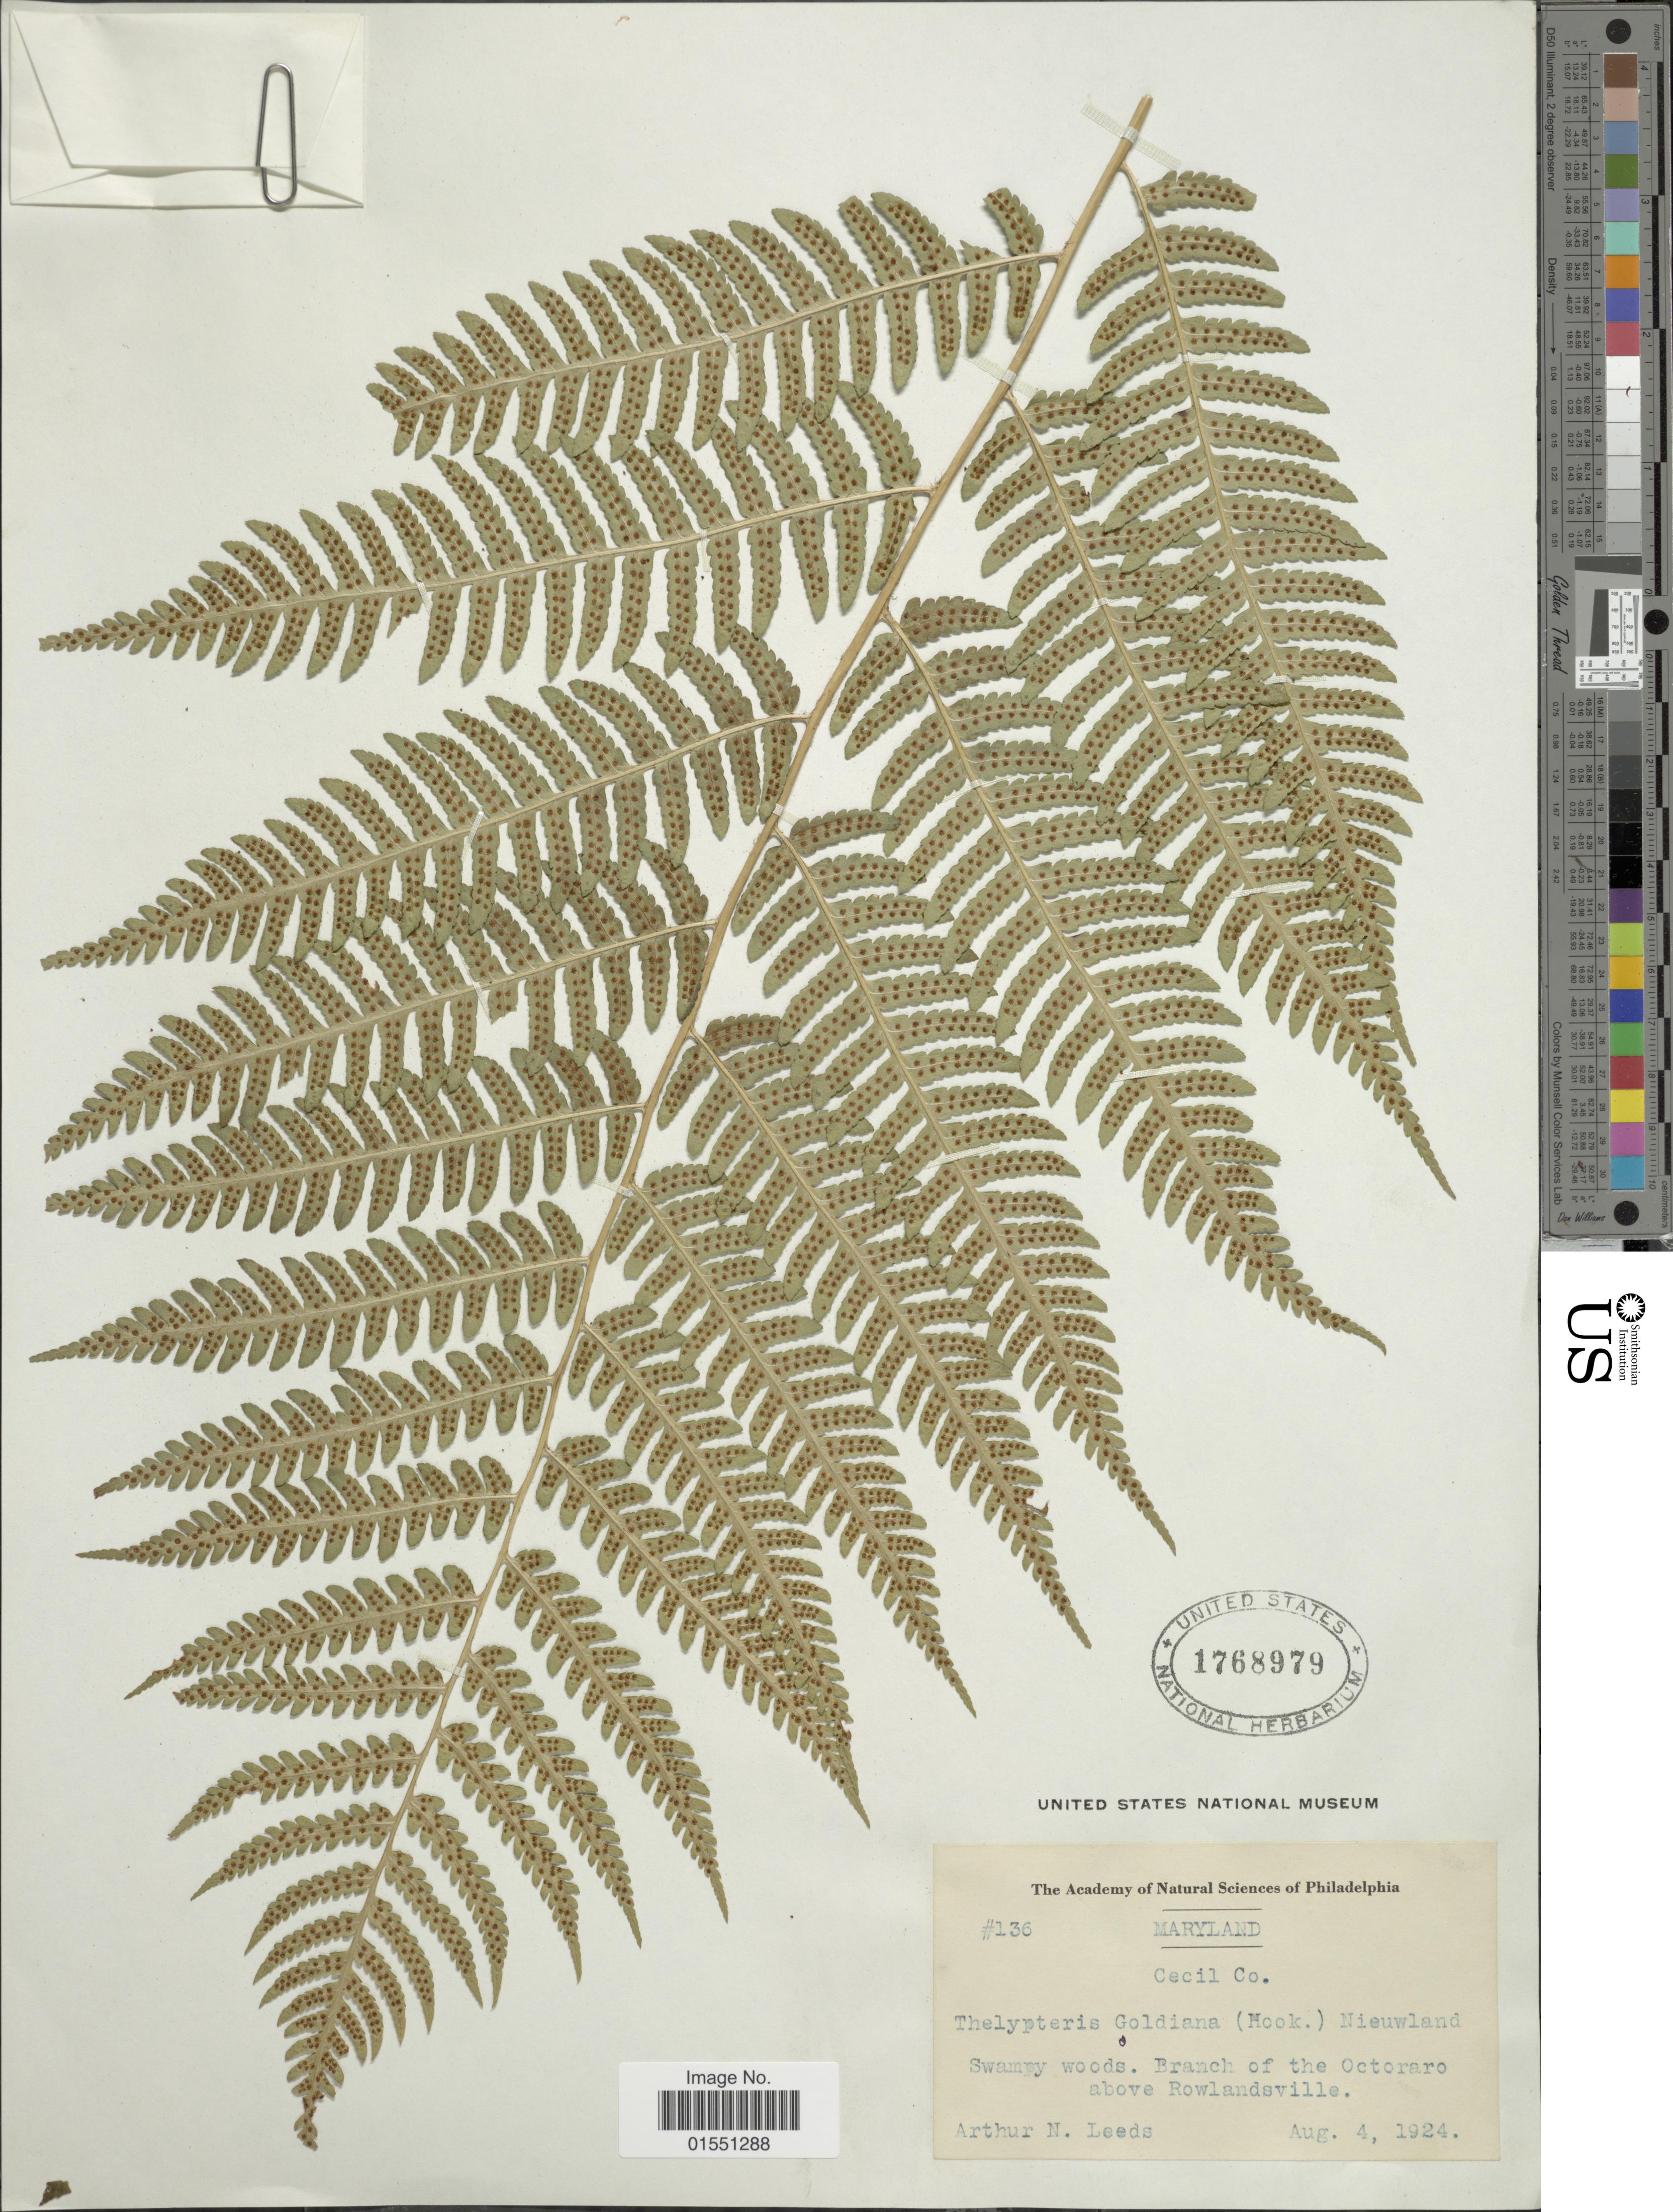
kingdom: Plantae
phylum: Tracheophyta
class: Polypodiopsida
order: Polypodiales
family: Dryopteridaceae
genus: Dryopteris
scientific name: Dryopteris goldiana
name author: (Hook. ex Goldie) A. Gray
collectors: A. N. Leeds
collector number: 136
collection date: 1924-08-04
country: United States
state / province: Maryland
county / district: Cecil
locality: Cecil Co. Swampy woods. Branch of the Octoraro above Rowlandsville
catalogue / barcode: US 1768979